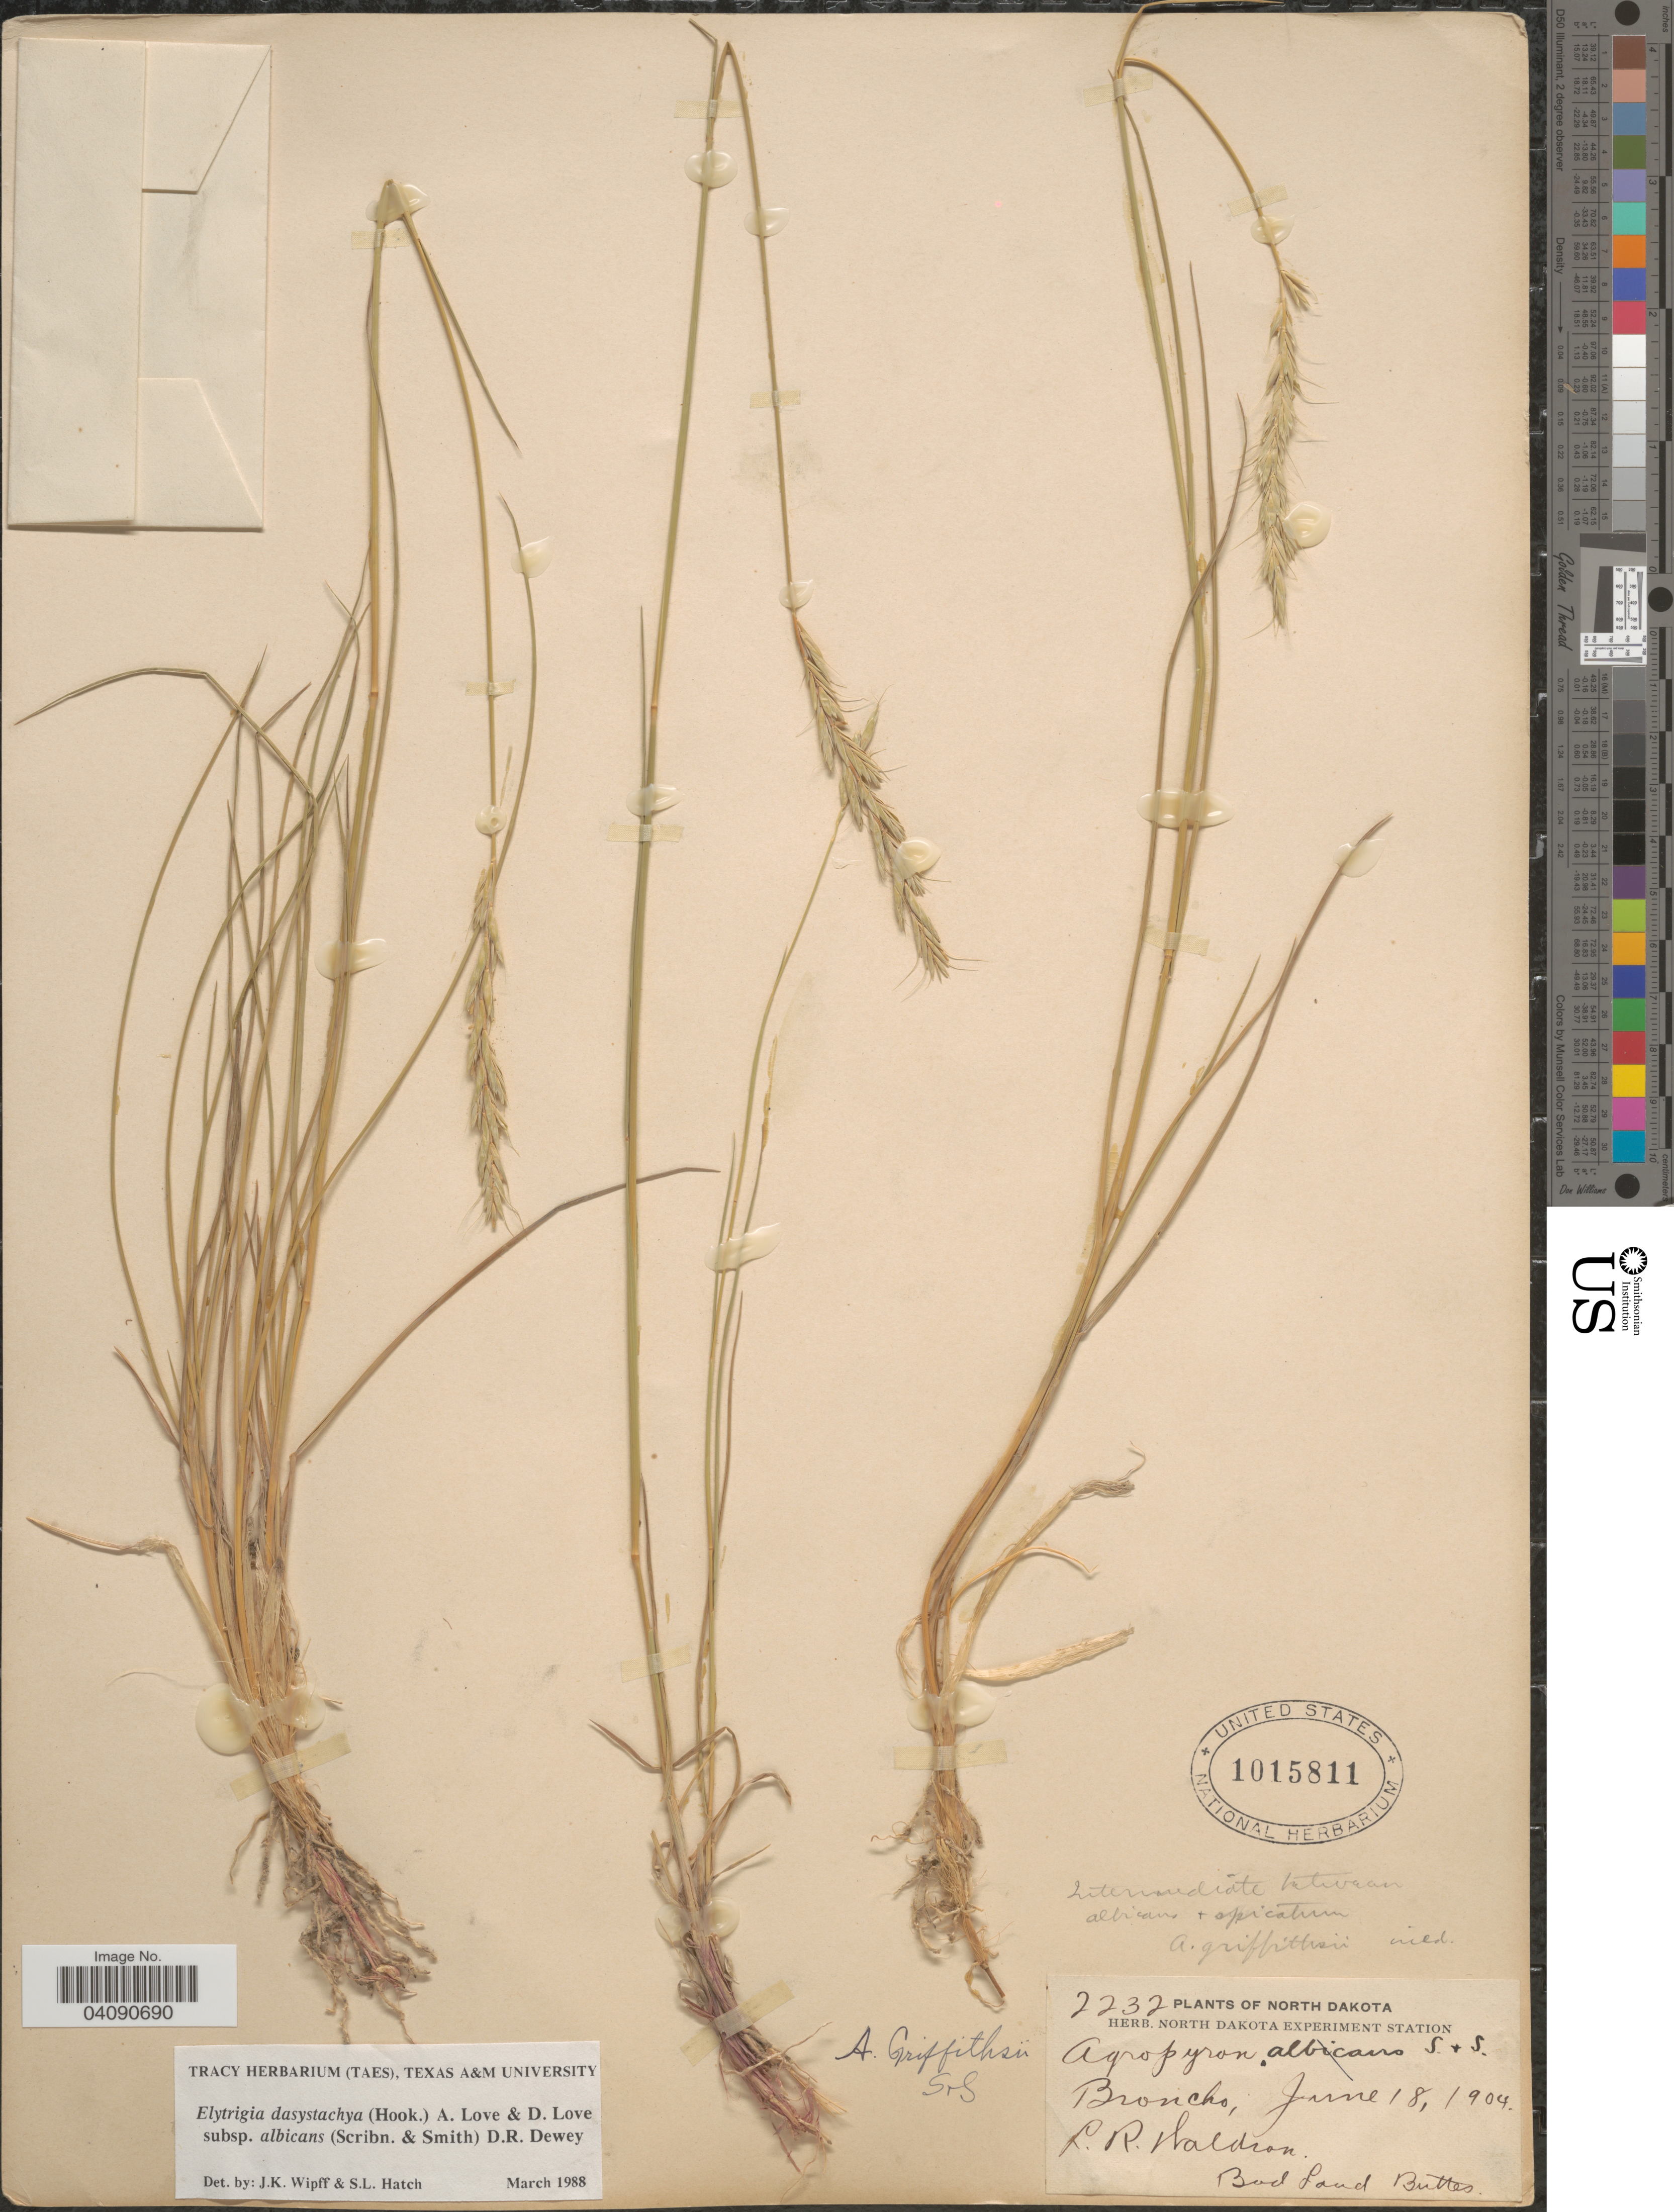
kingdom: Plantae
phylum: Tracheophyta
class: Liliopsida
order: Poales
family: Poaceae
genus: Elymus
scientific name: Elymus albicans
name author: (Scribn. & J.G. Sm.) Á. Löve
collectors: L. Waldron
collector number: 2232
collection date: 1904-06-18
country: United States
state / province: North Dakota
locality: Broncho. Bad Land Buttes.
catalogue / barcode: US 1015811